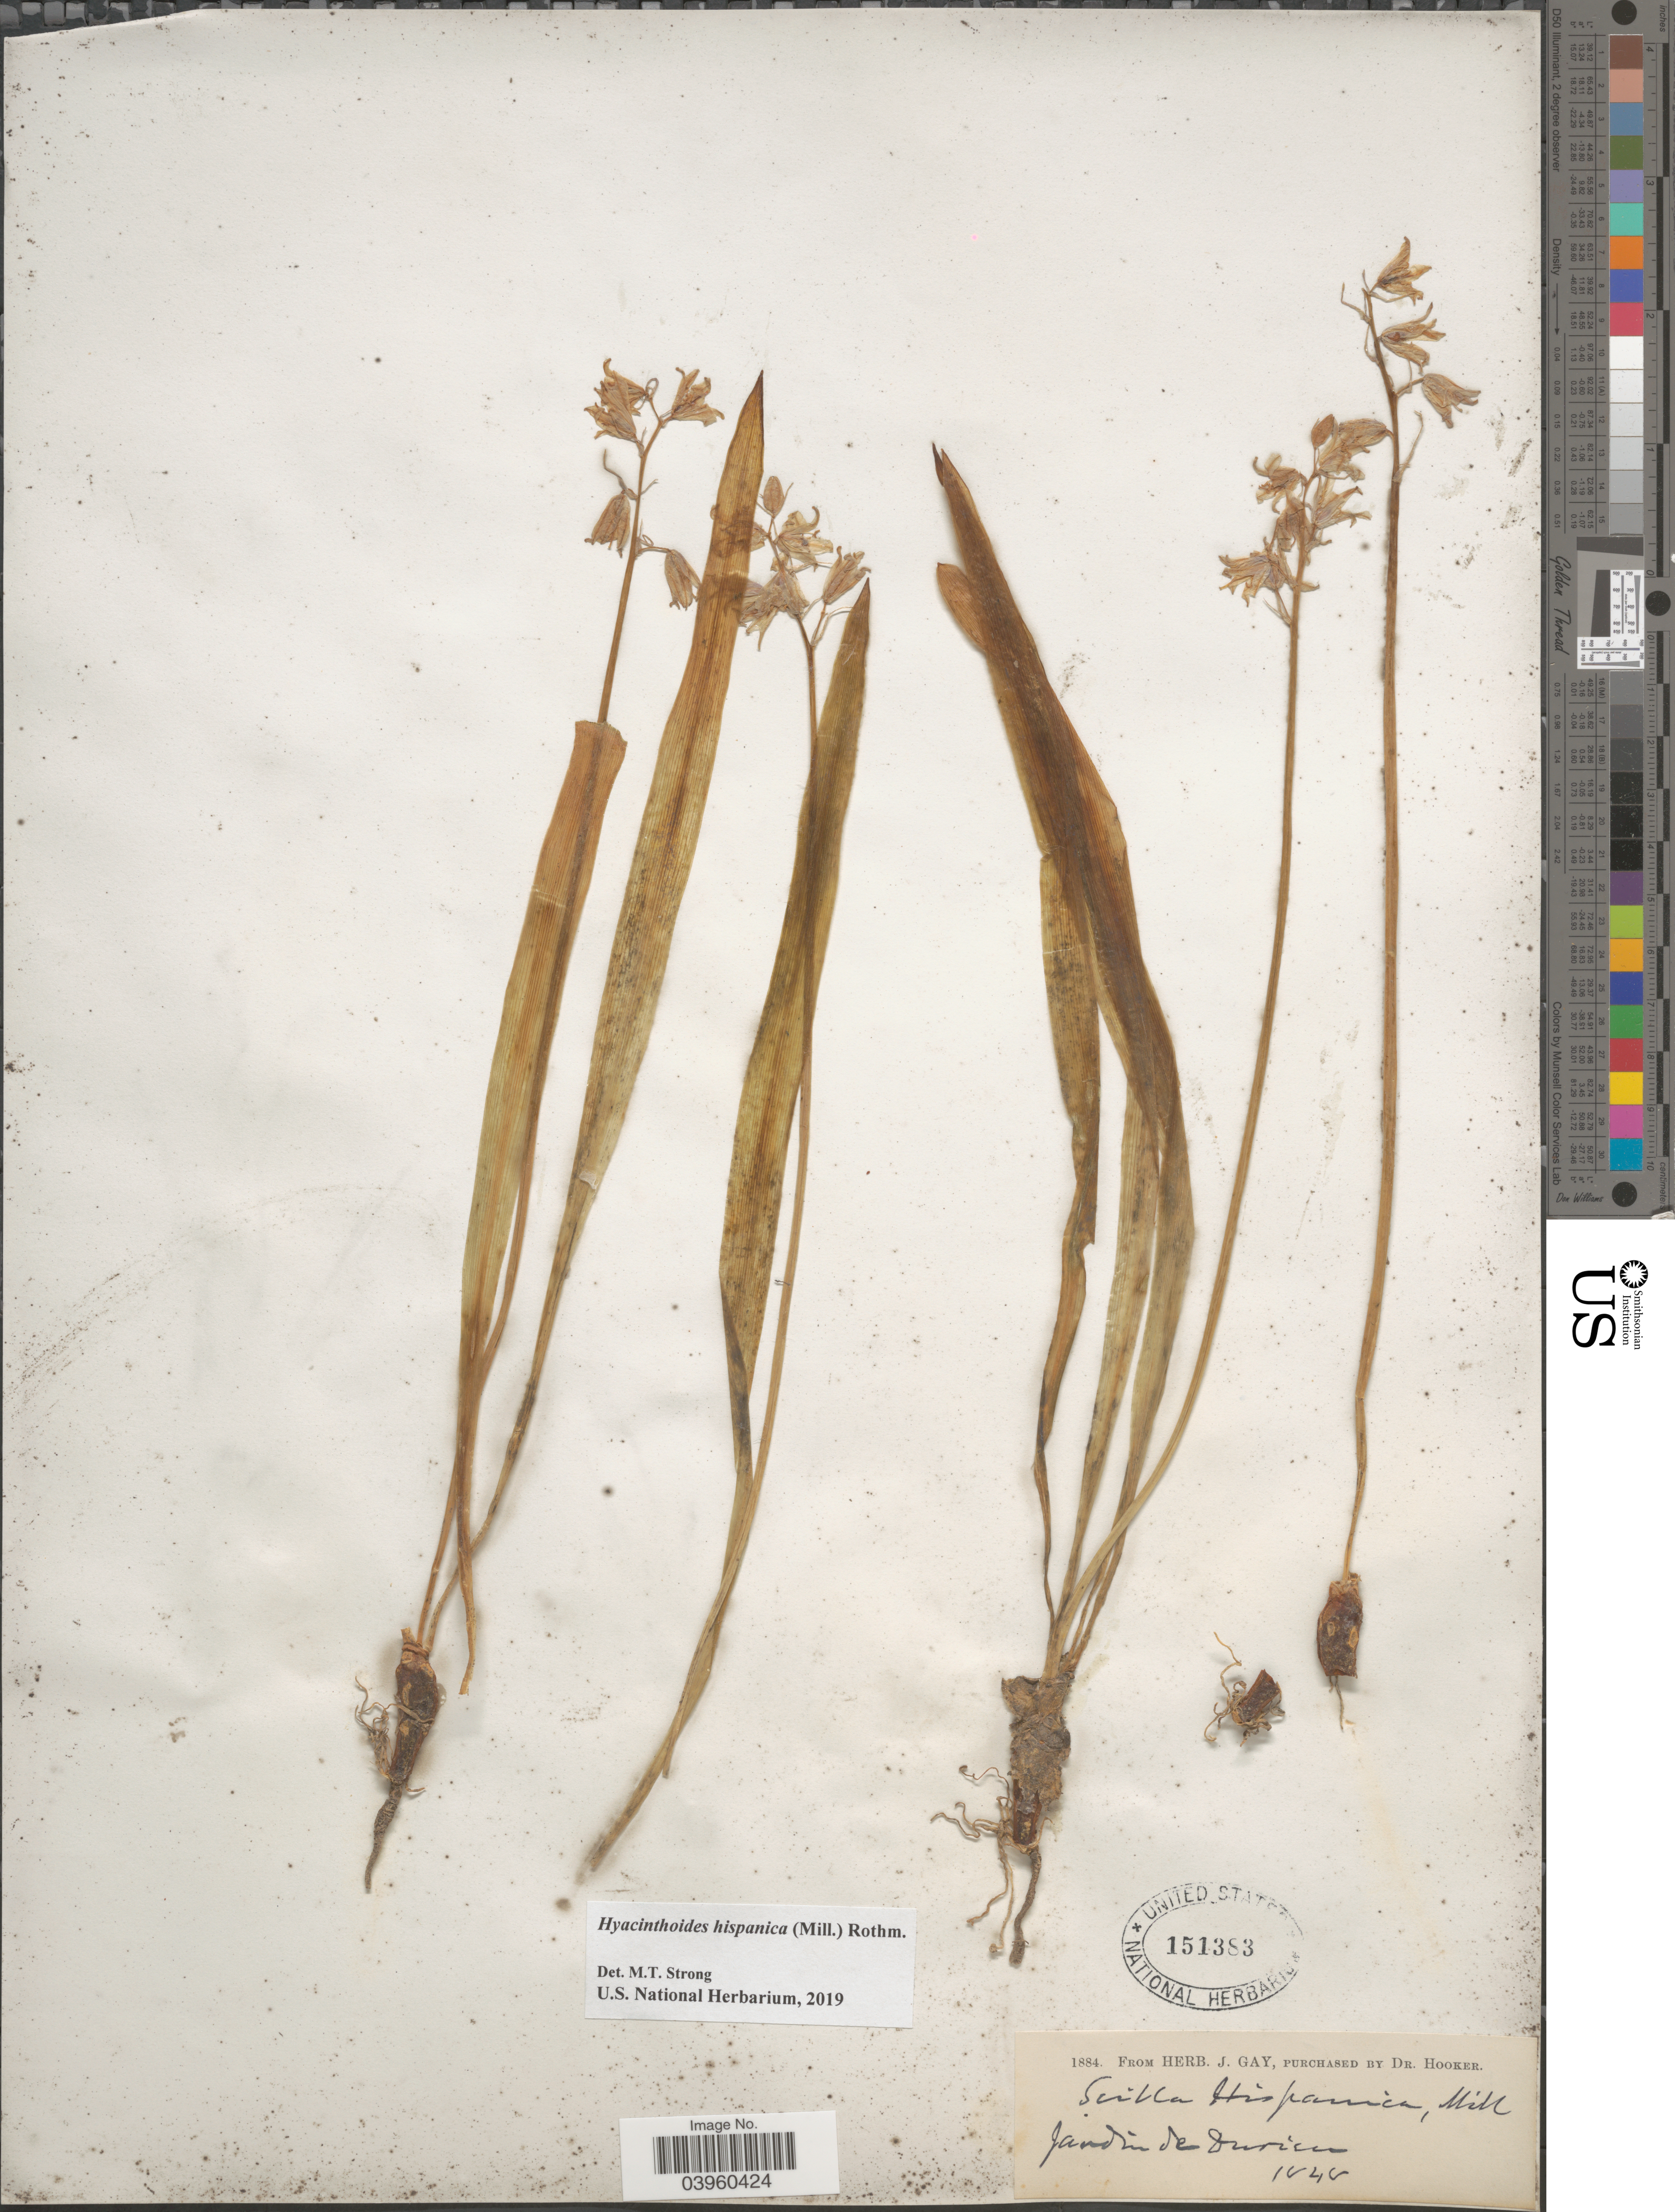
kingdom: Plantae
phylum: Tracheophyta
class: Liliopsida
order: Asparagales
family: Asparagaceae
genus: Hyacinthoides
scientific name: Hyacinthoides hispanica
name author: (Mill.) Rothm.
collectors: ex herb. J. Gay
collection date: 1848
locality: Jardin de Durien. [interpreted]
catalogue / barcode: US 151383